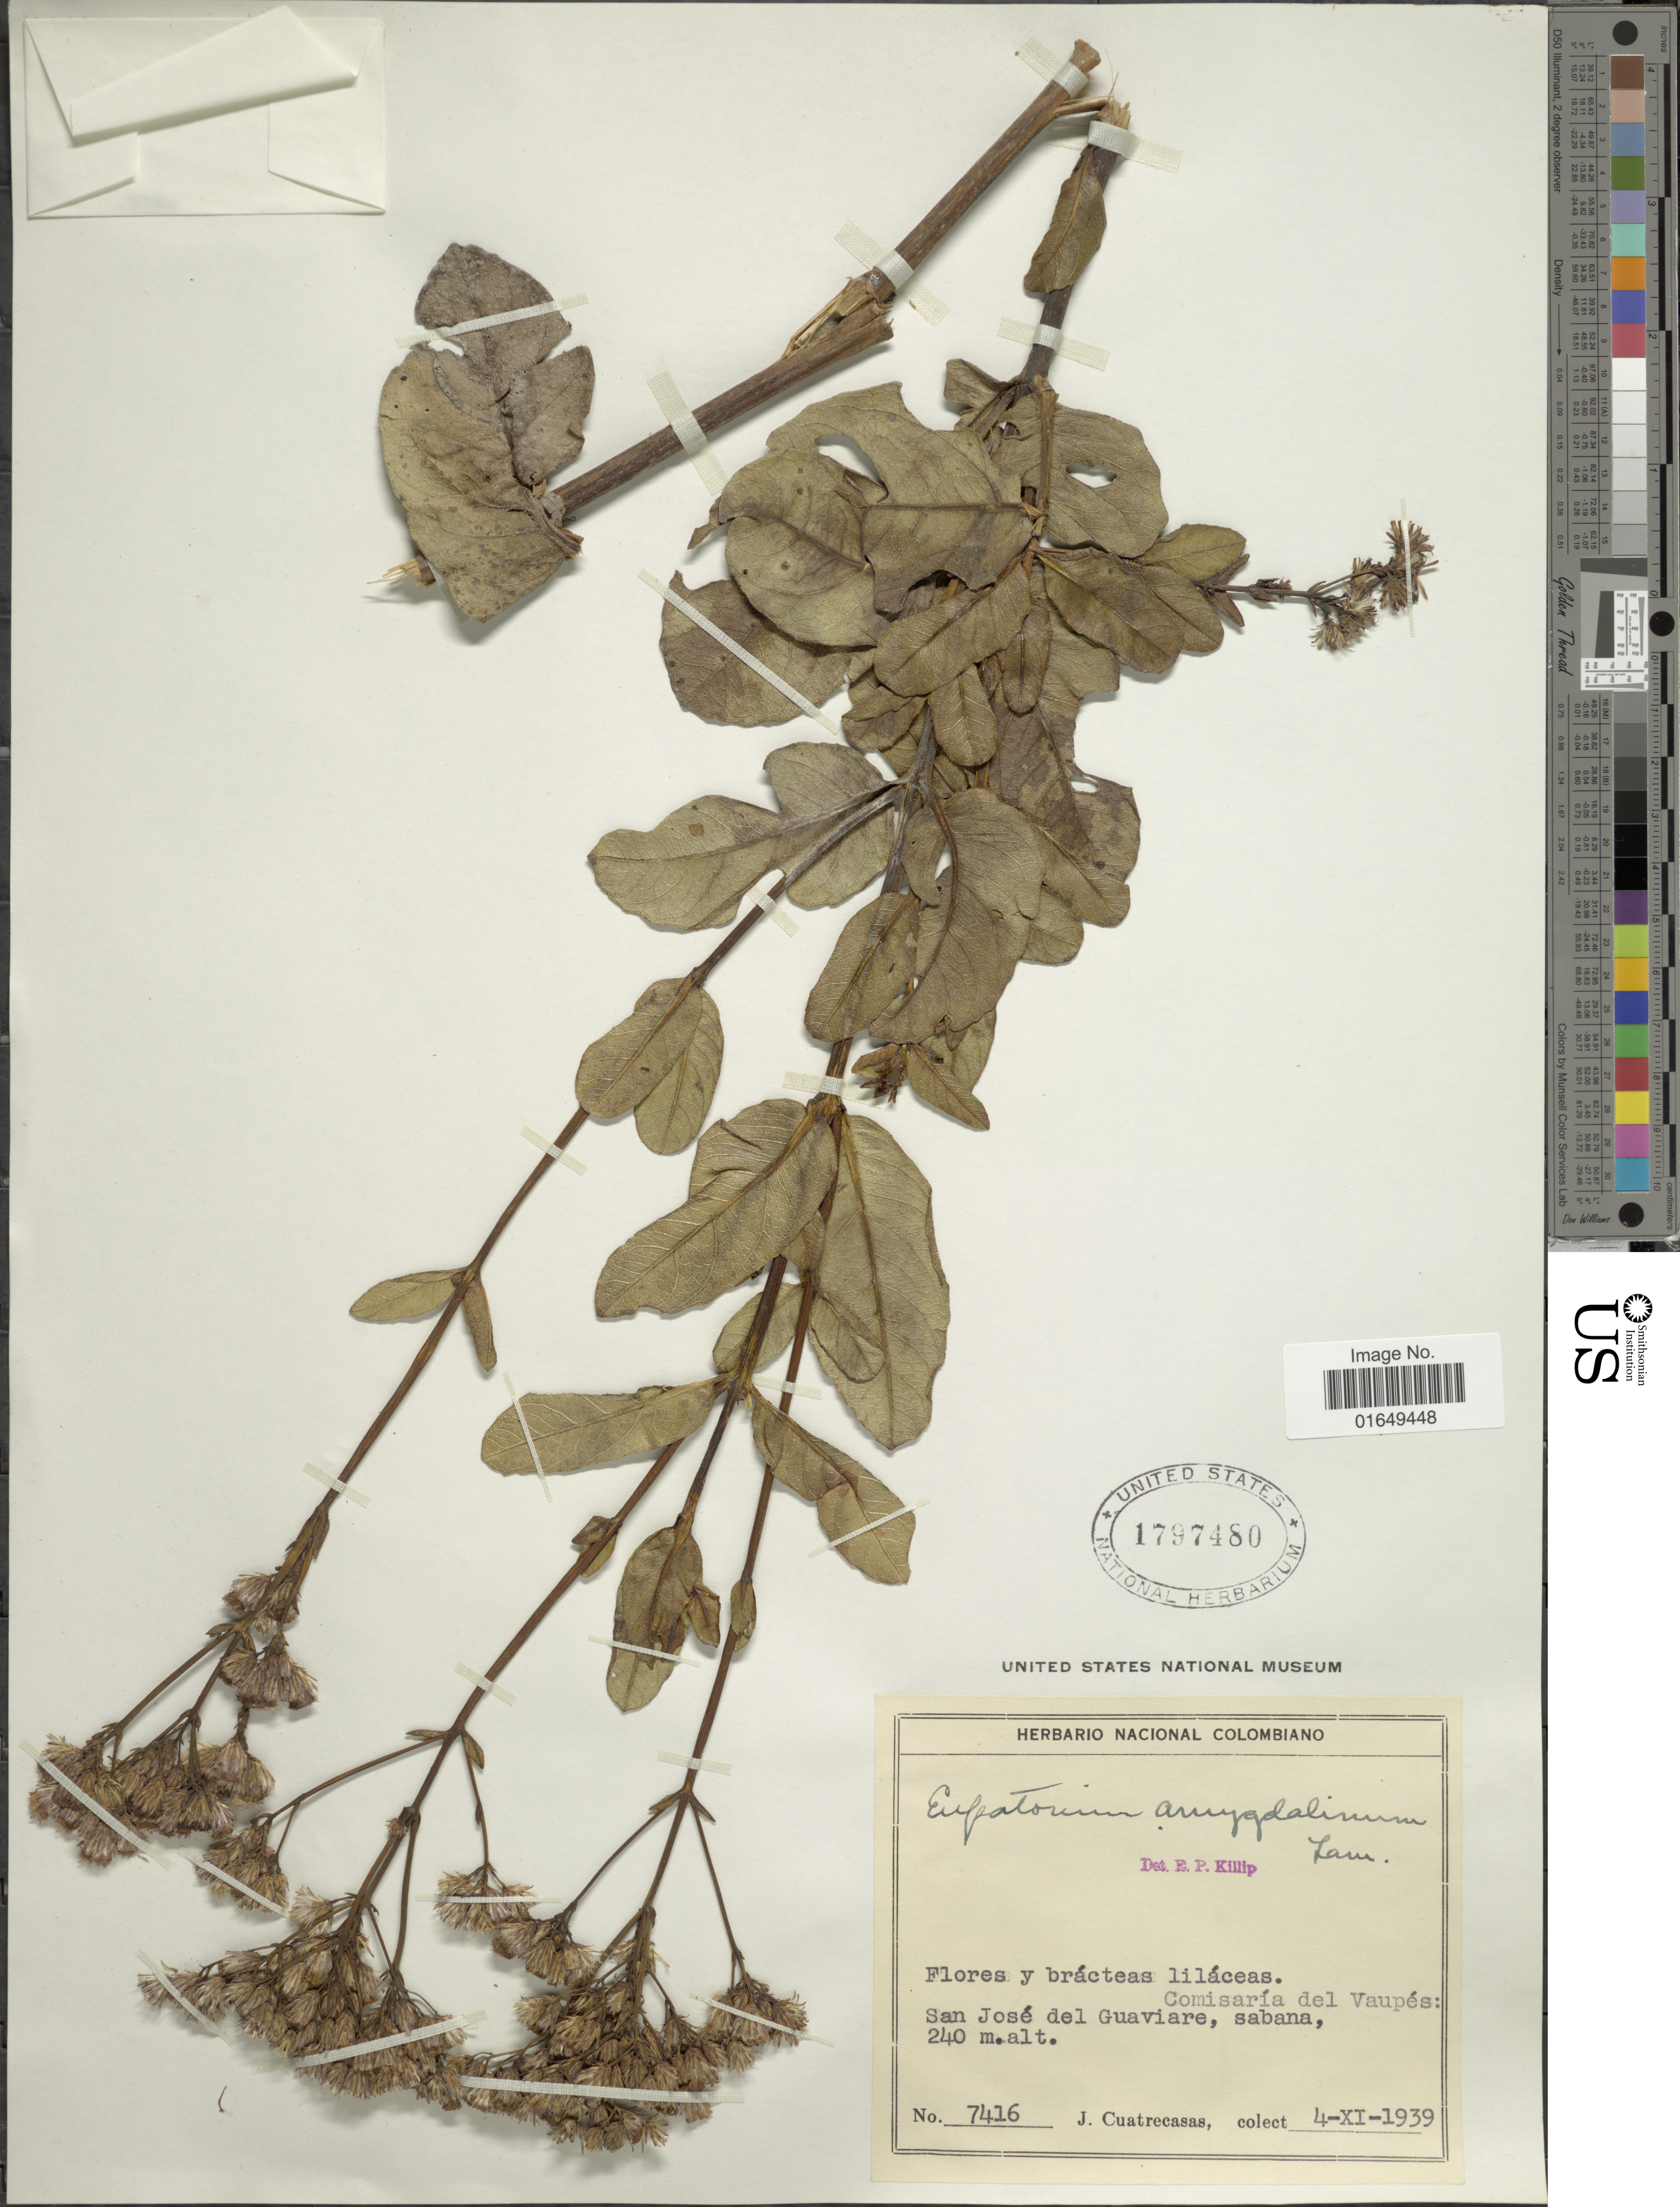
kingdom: Plantae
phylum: Tracheophyta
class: Magnoliopsida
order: Asterales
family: Asteraceae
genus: Ayapana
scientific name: Ayapana amygdalina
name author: (Lam.) R.M. King & H. Rob.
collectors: J. Cuatrecasas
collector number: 7416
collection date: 1939-11-04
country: Colombia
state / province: Vaupés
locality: Comisaría del Vaupés, San José del Guaviare, sabana.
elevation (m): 240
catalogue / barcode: US 1797480